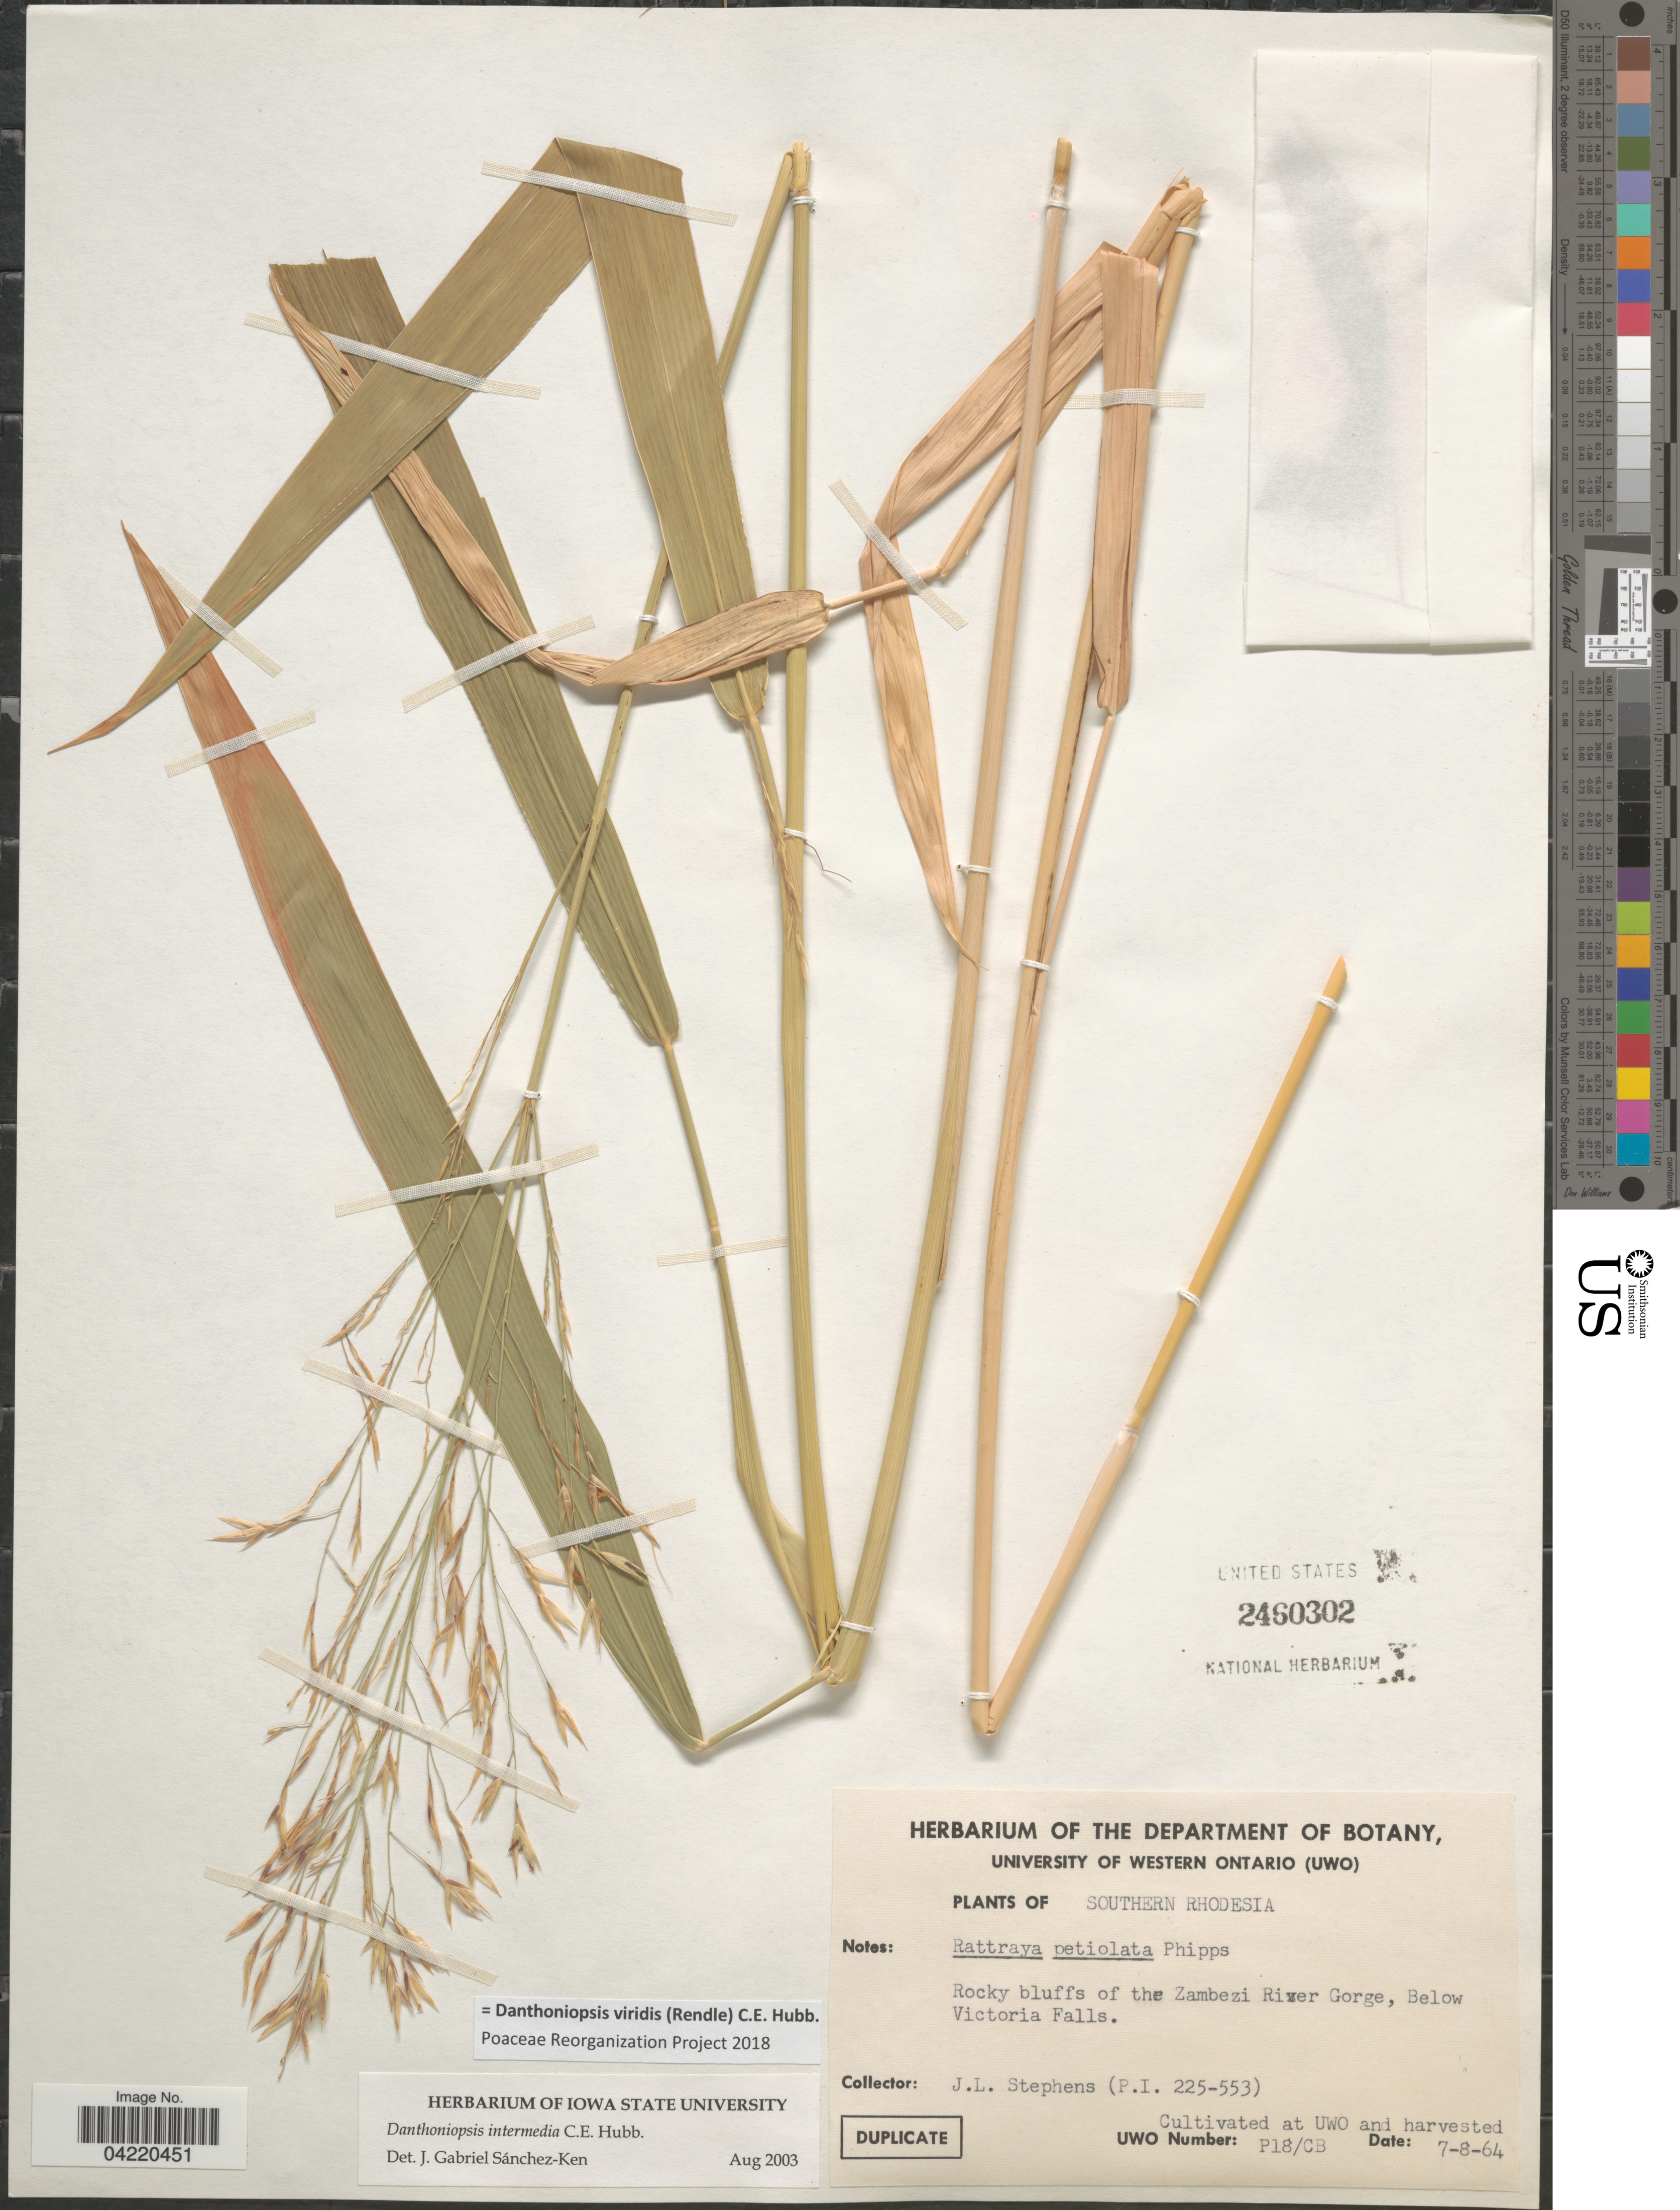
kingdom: Plantae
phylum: Tracheophyta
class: Liliopsida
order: Poales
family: Poaceae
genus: Danthoniopsis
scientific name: Danthoniopsis viridis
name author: (Rendle) C. E. Hubb.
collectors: J. Stephens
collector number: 225553?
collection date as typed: Transcribed d/m/y: 7/8/64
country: Canada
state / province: Ontario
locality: At UWO.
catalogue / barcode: US 2460302